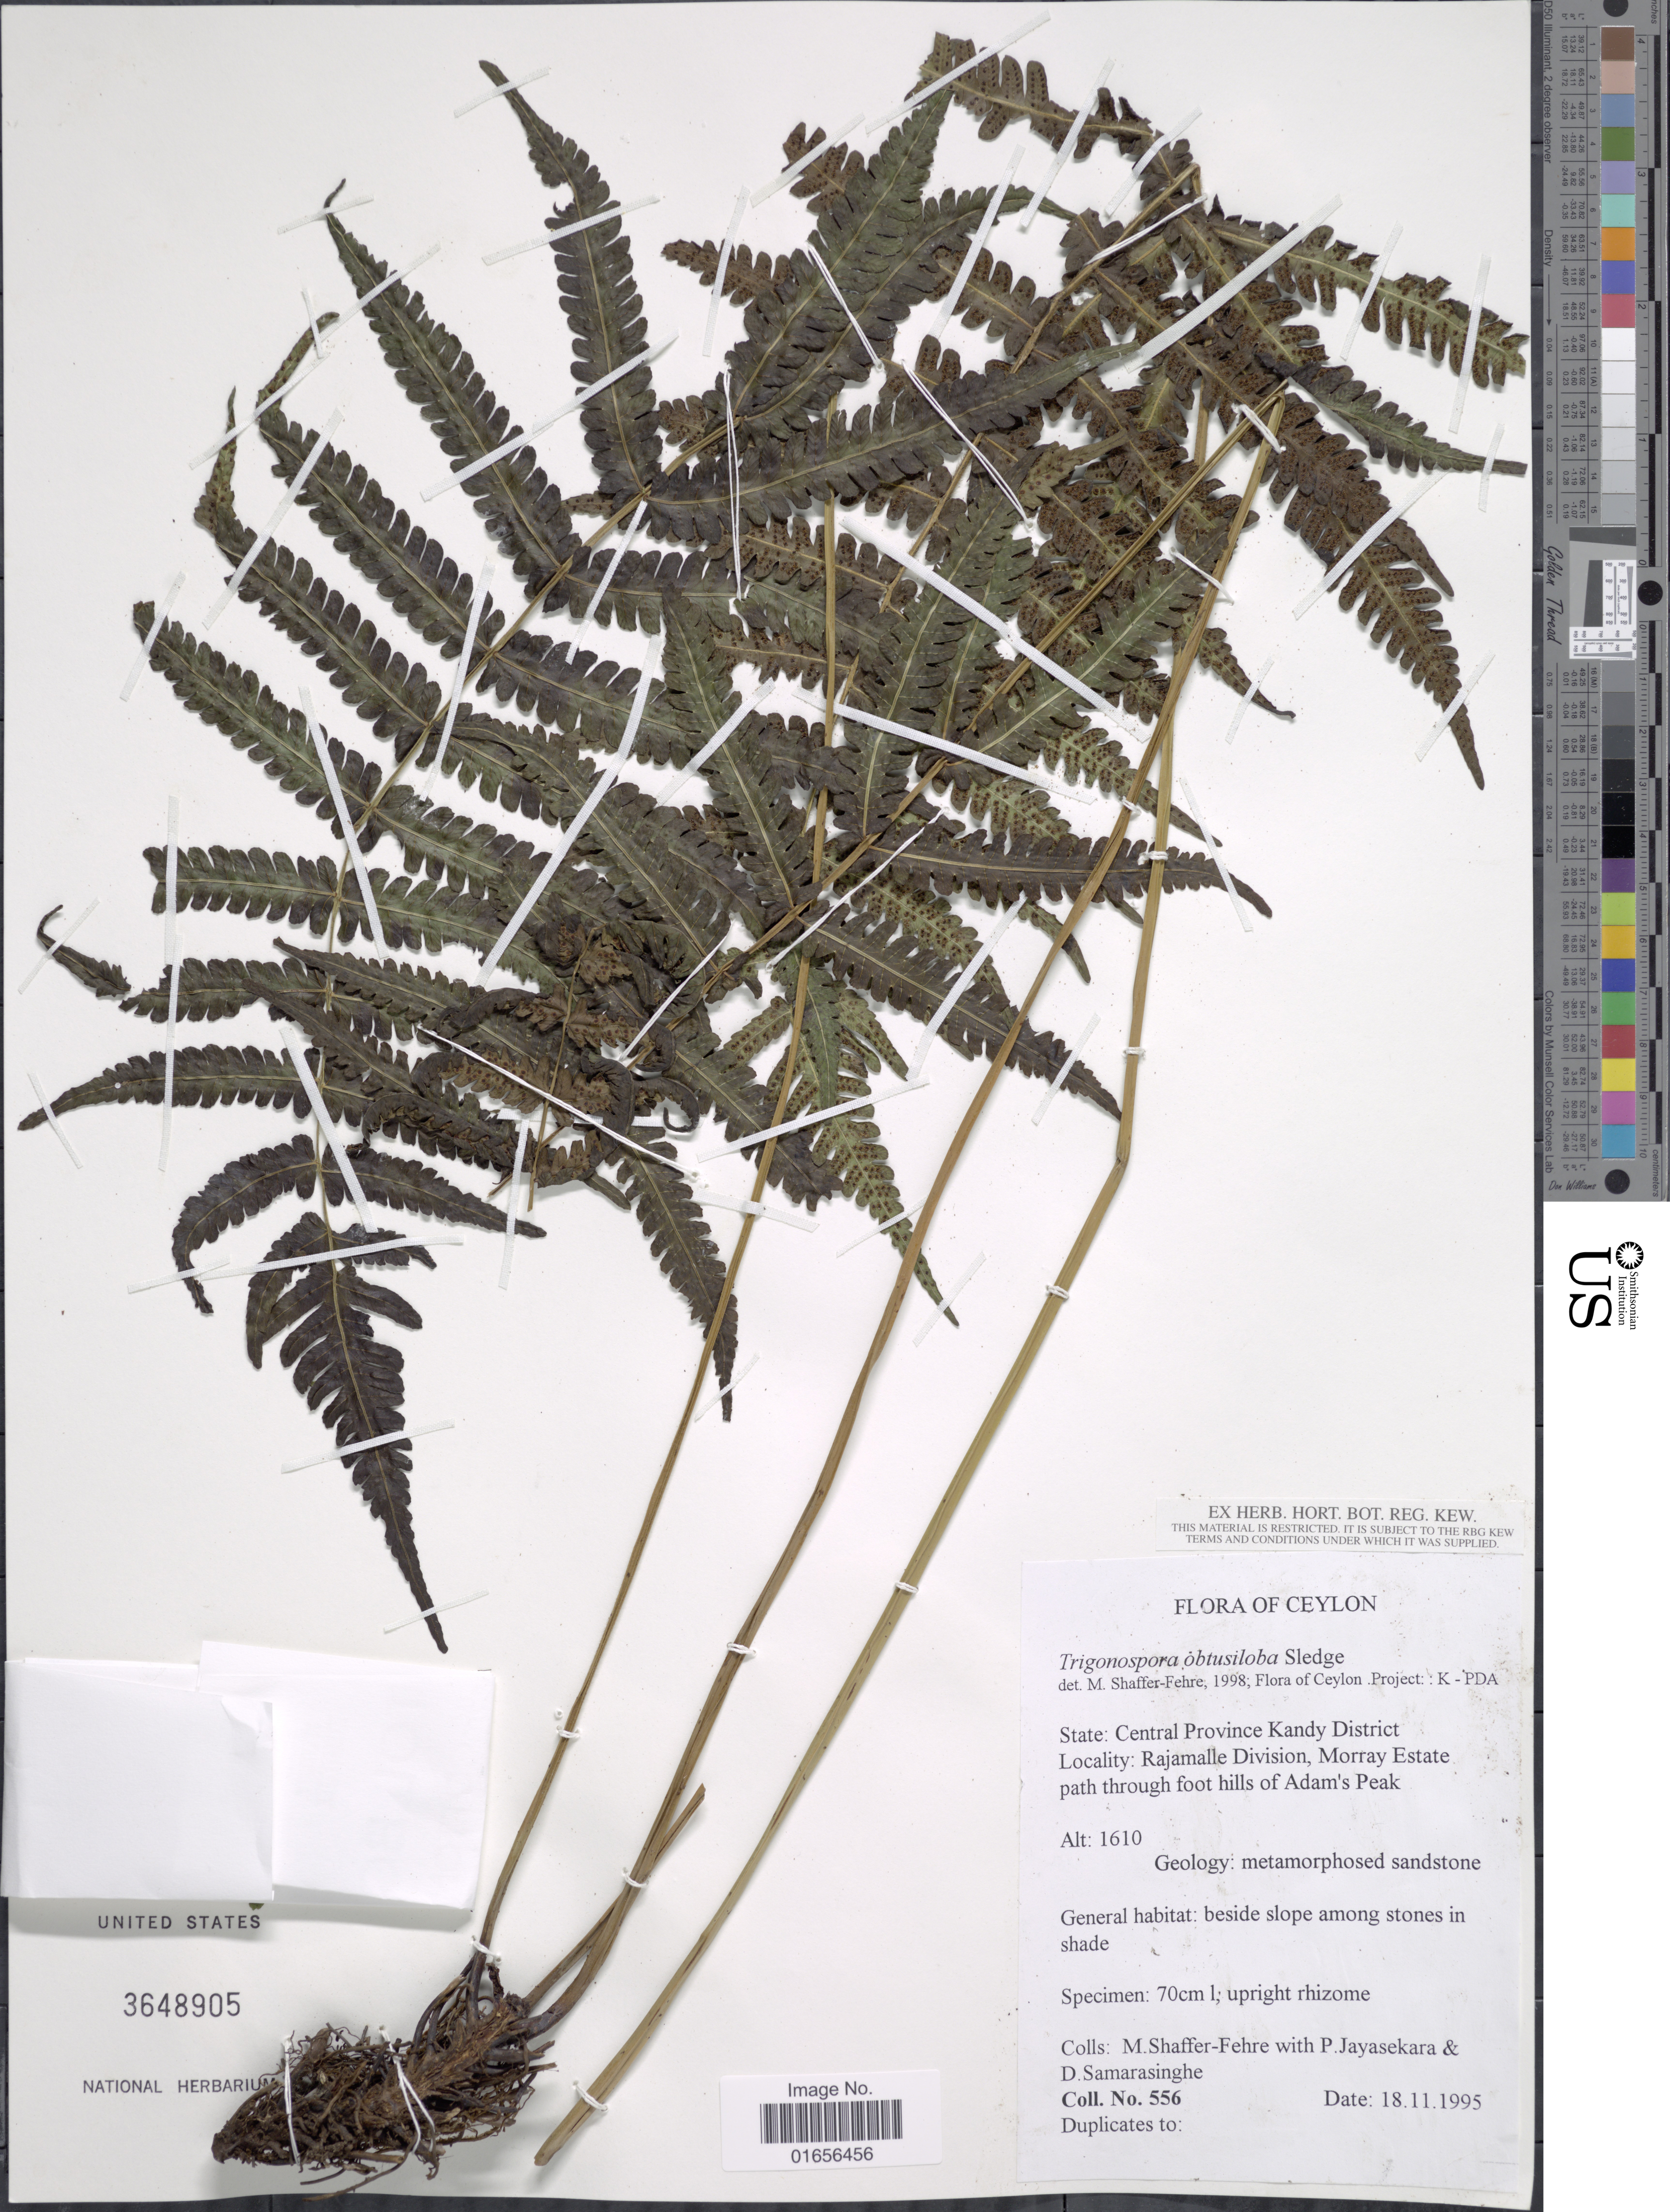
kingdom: Plantae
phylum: Tracheophyta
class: Polypodiopsida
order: Polypodiales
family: Thelypteridaceae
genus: Trigonospora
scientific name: Trigonospora obtusiloba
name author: Sledge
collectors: M. Shaffer-Fehre, P. Jayasekera & D. Samarasinghe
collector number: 556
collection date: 1995-11-18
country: Sri Lanka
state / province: Central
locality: Ceylon, Central Province Kandy District. Rajamalle Division, Morray Estate path trough foot hills of Adam's Peak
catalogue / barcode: US 3648905